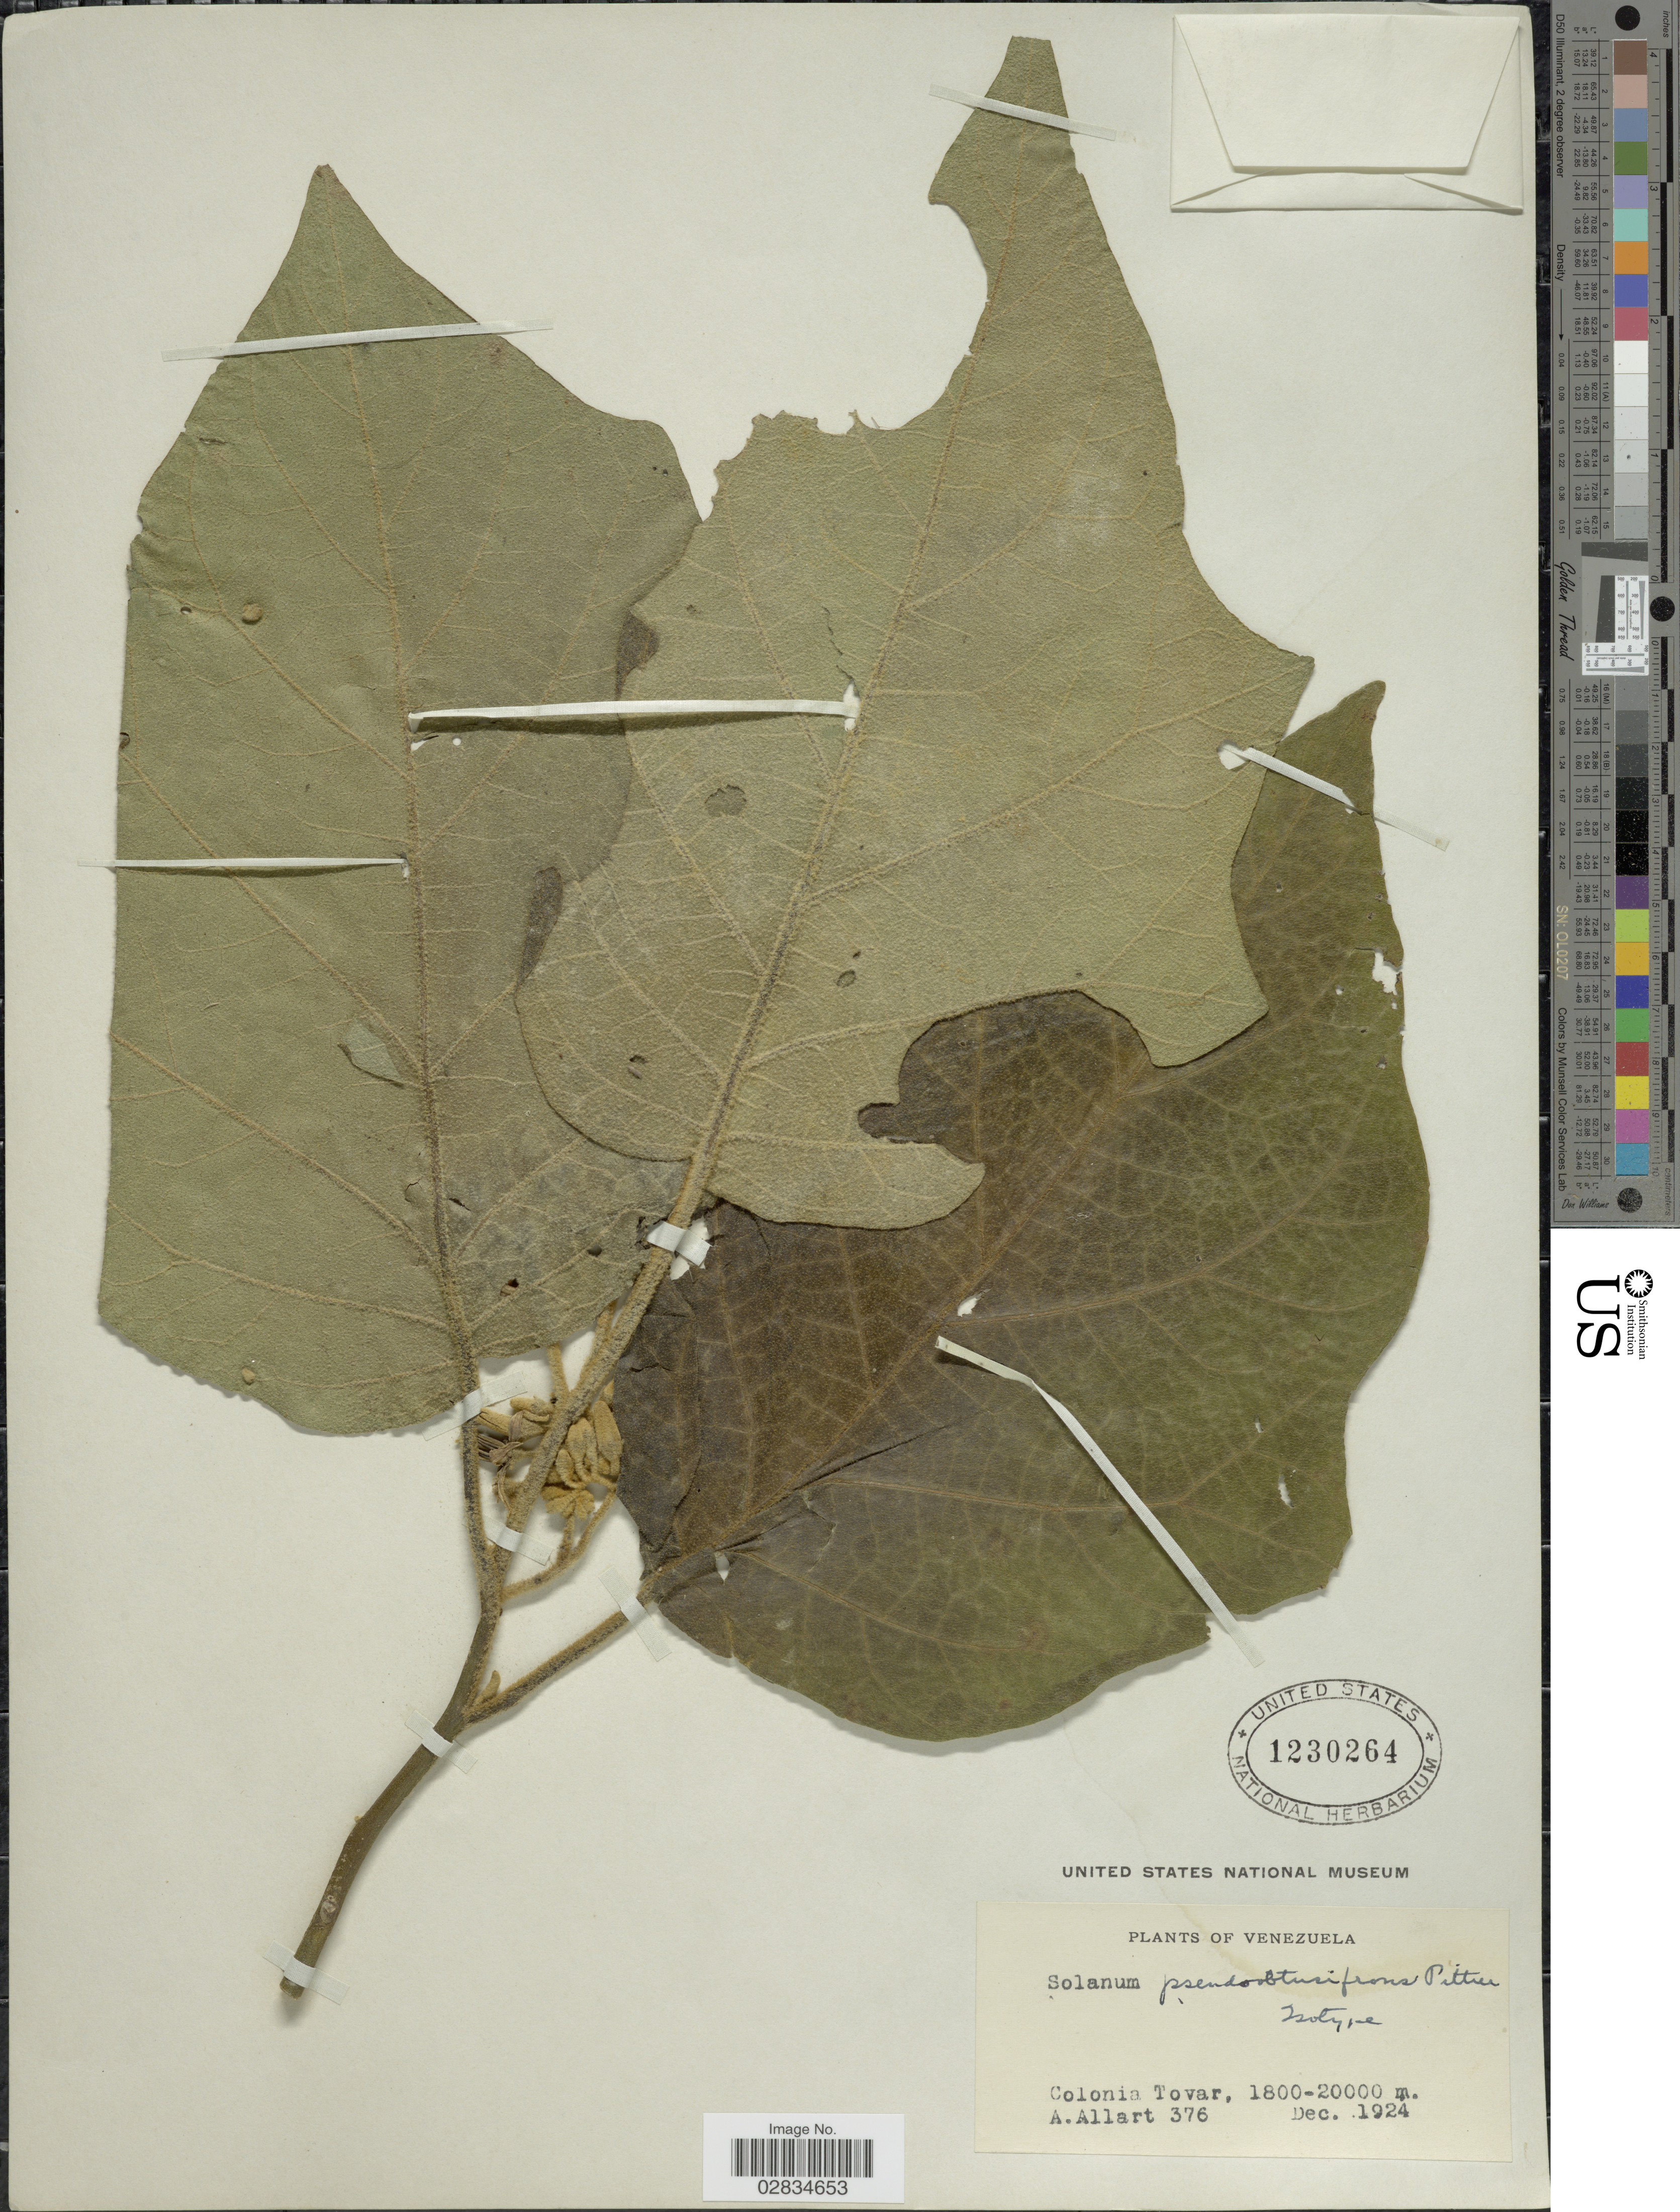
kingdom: Plantae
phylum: Tracheophyta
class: Magnoliopsida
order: Solanales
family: Solanaceae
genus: Solanum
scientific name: Solanum stellatiglandulosum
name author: Bitter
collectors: A. Allart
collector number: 376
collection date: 1924-12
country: Venezuela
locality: Colonia Tovar.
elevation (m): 1800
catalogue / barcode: US 1230264